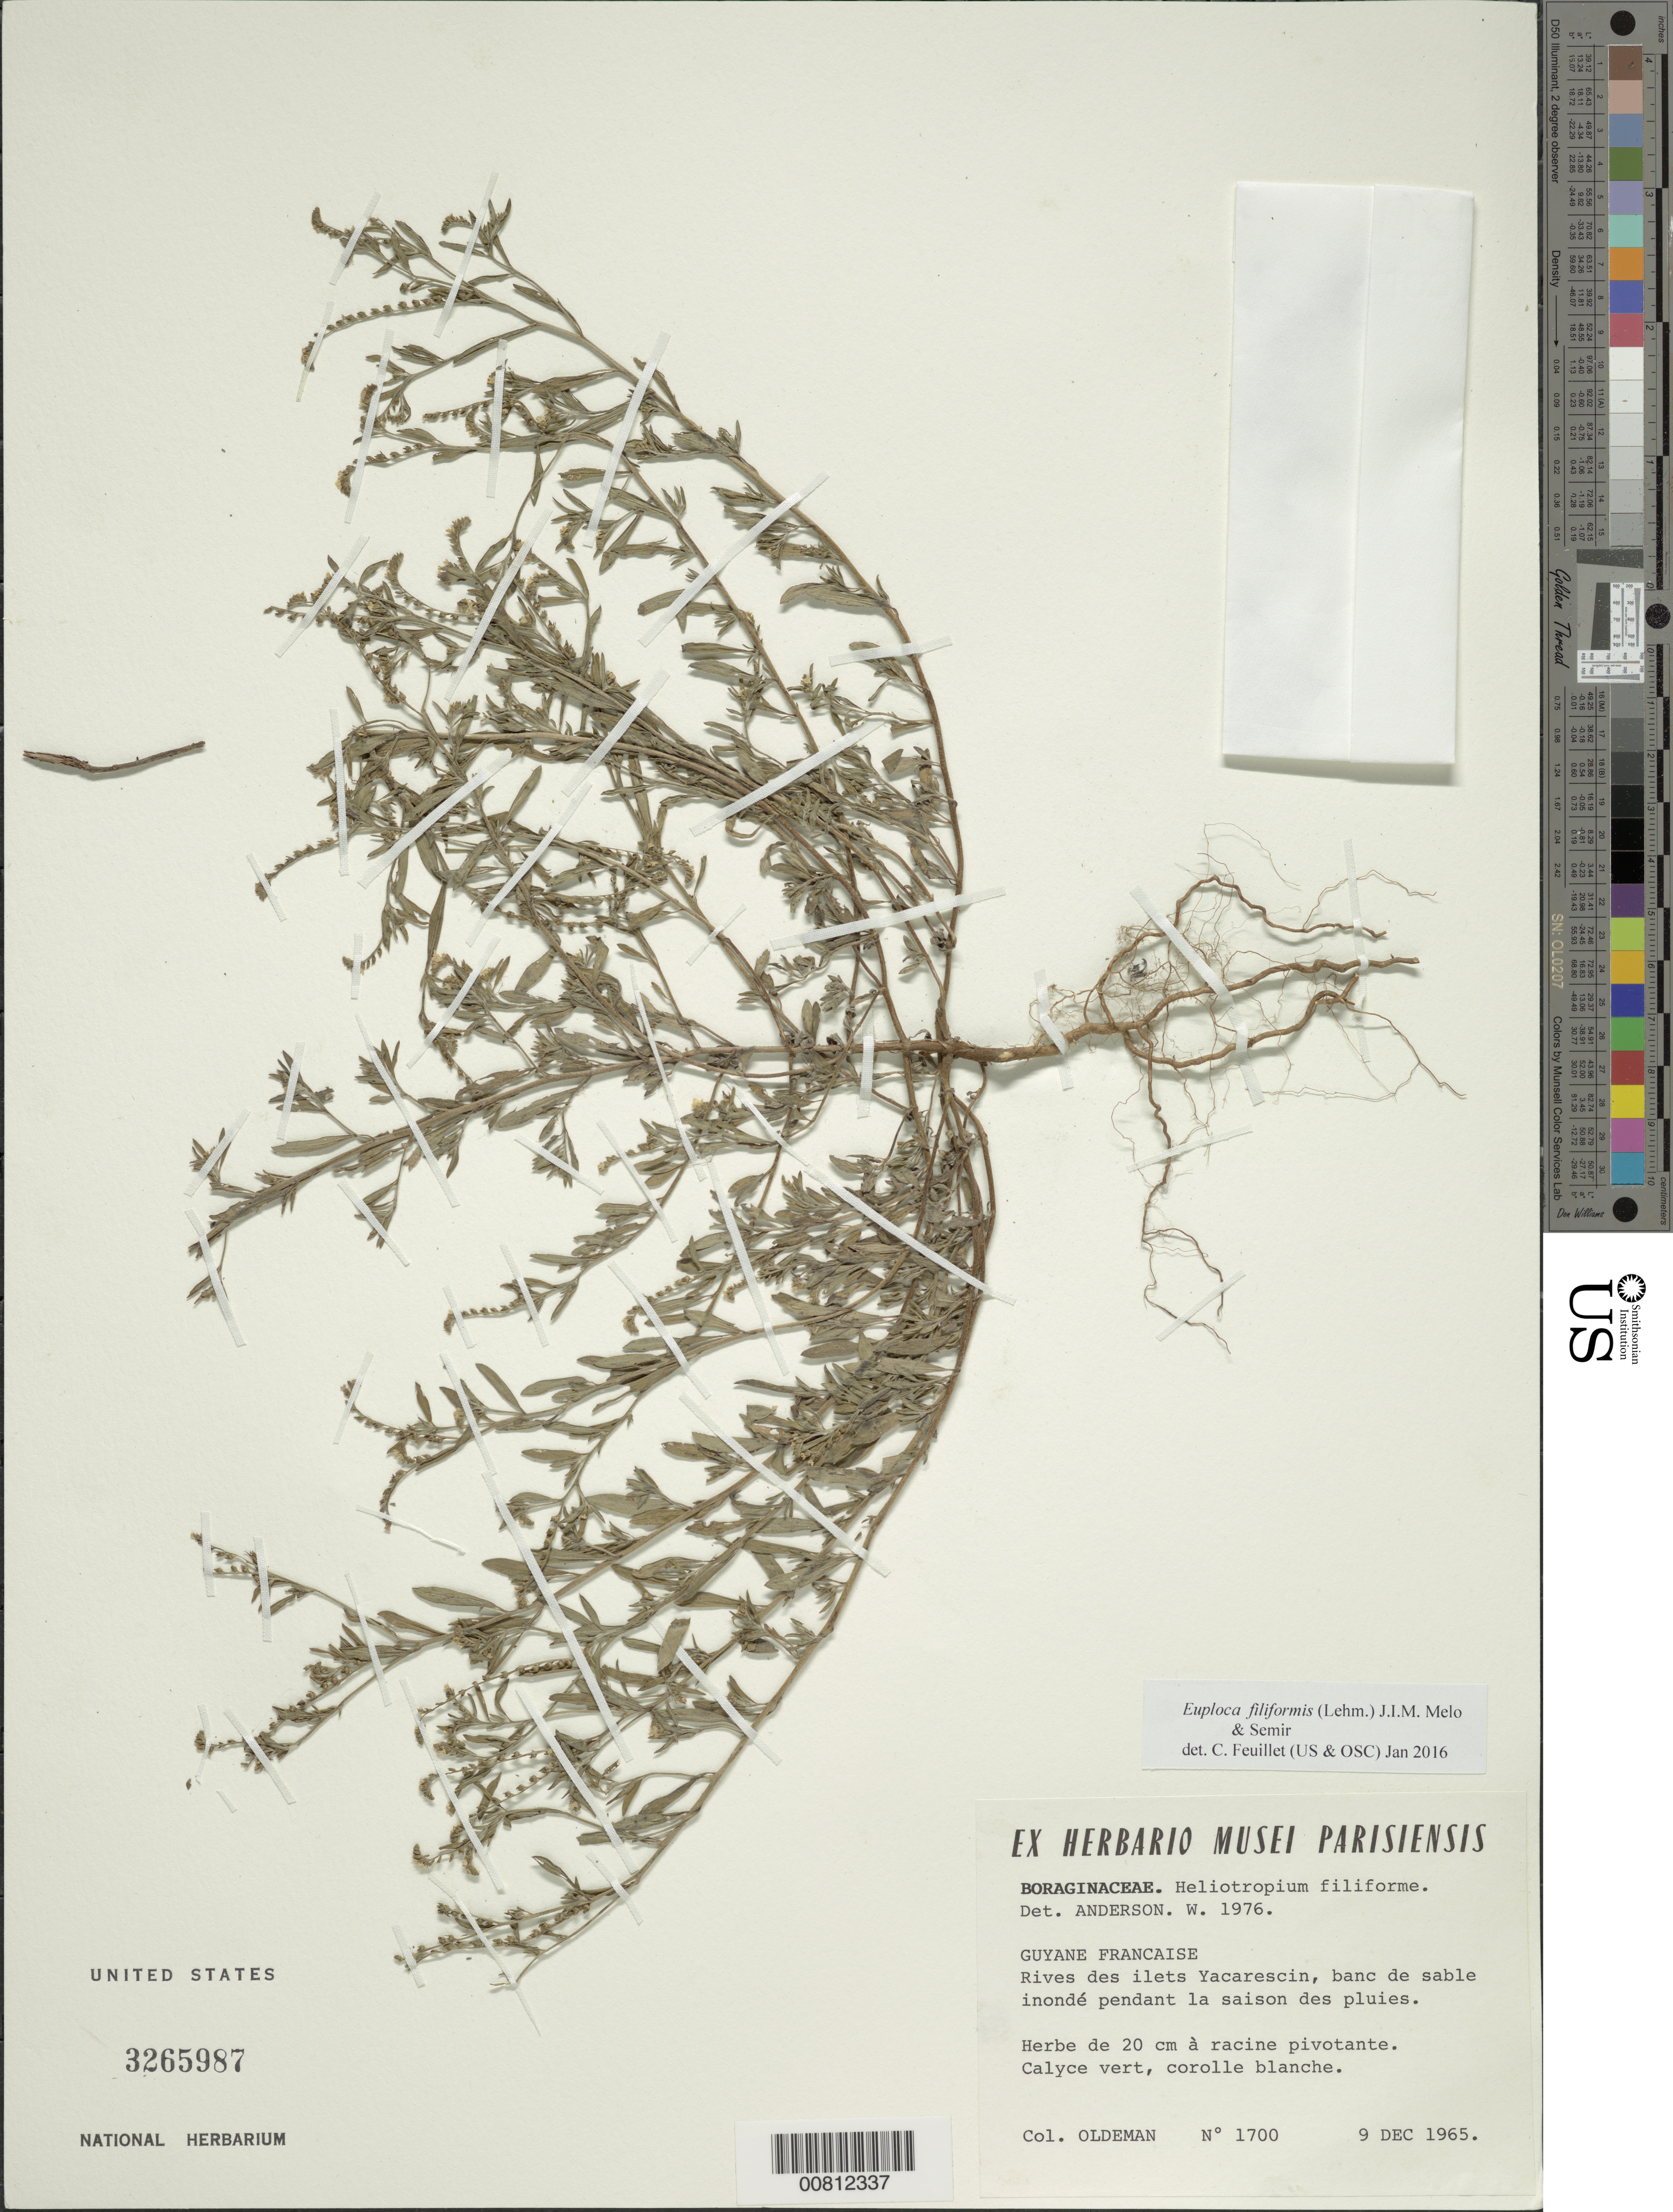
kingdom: Plantae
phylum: Tracheophyta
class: Magnoliopsida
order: Boraginales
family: Heliotropiaceae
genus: Euploca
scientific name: Euploca filiformis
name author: (Lehm.) J.I.M. Melo & Semir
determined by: Feuillet, C.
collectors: R. Oldeman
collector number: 1700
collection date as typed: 9-Dec-65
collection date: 1965-12-09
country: French Guiana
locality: Oyapock, Ilets Yacarescin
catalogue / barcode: US 3265987